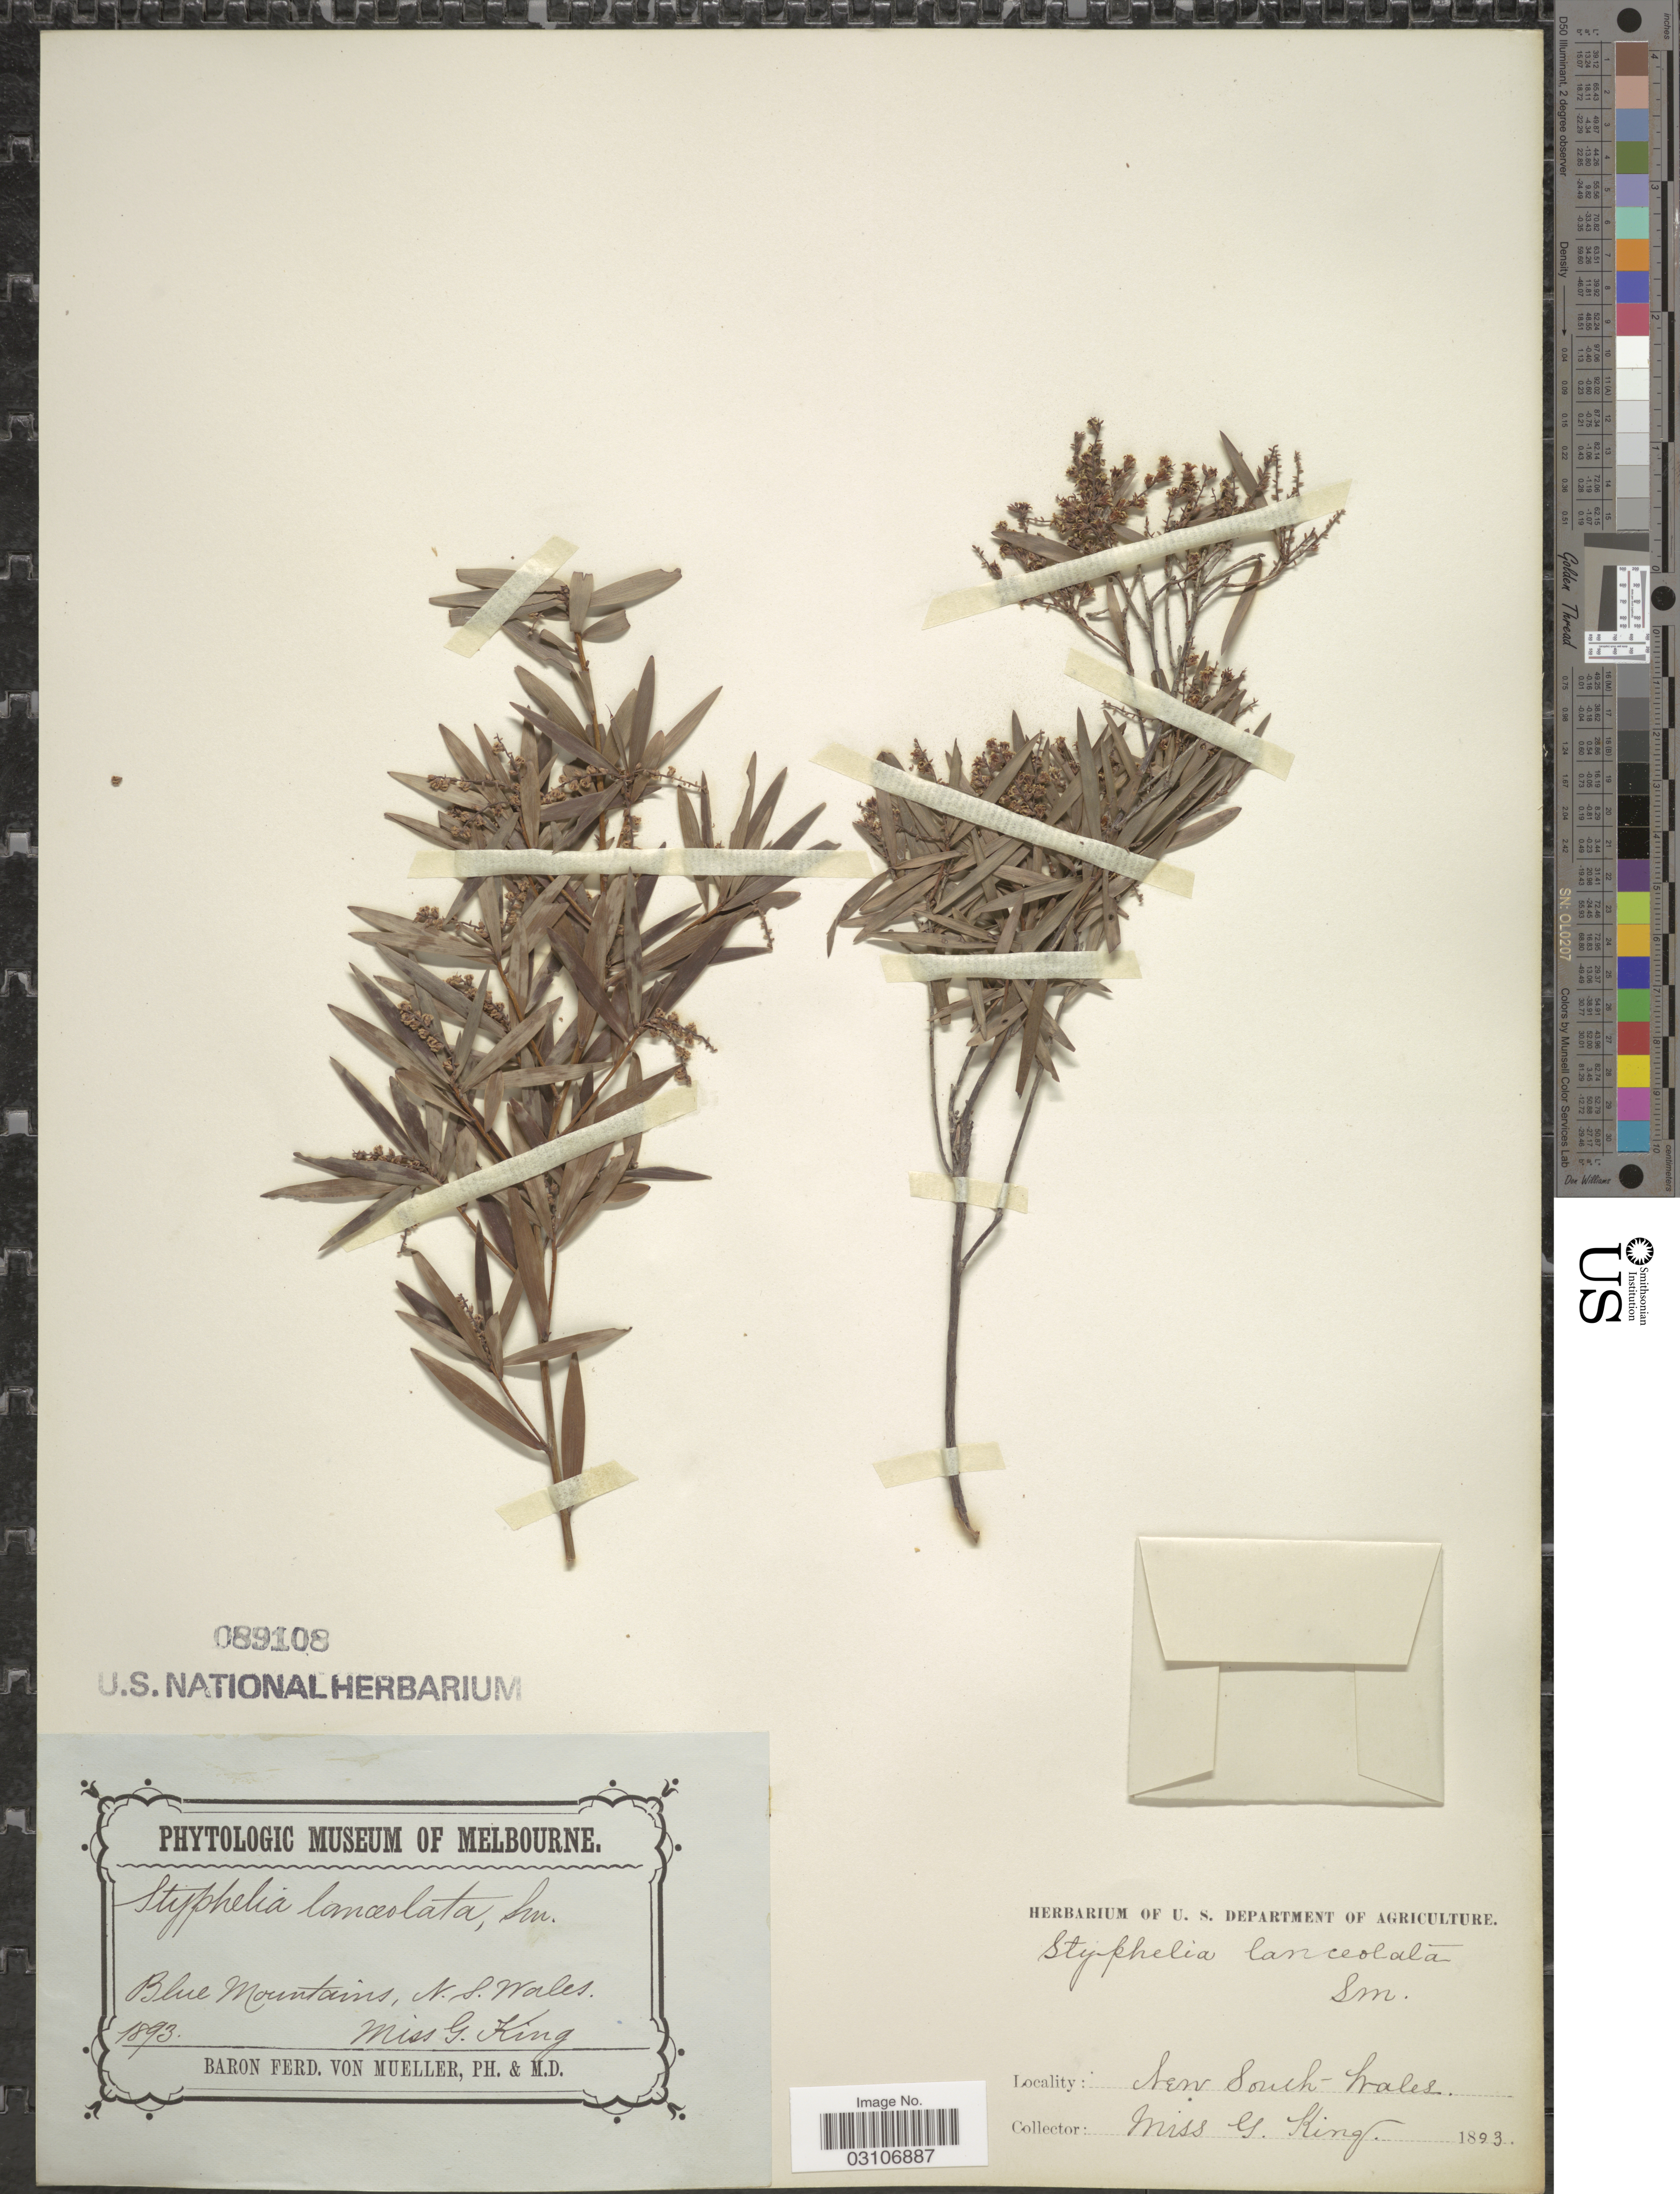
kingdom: Plantae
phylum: Tracheophyta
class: Magnoliopsida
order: Ericales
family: Ericaceae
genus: Leucopogon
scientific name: Leucopogon lanceolatus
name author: R. Br.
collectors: E. King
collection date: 1893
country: Australia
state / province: New South Wales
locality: Blue Mountains.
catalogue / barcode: US 89108